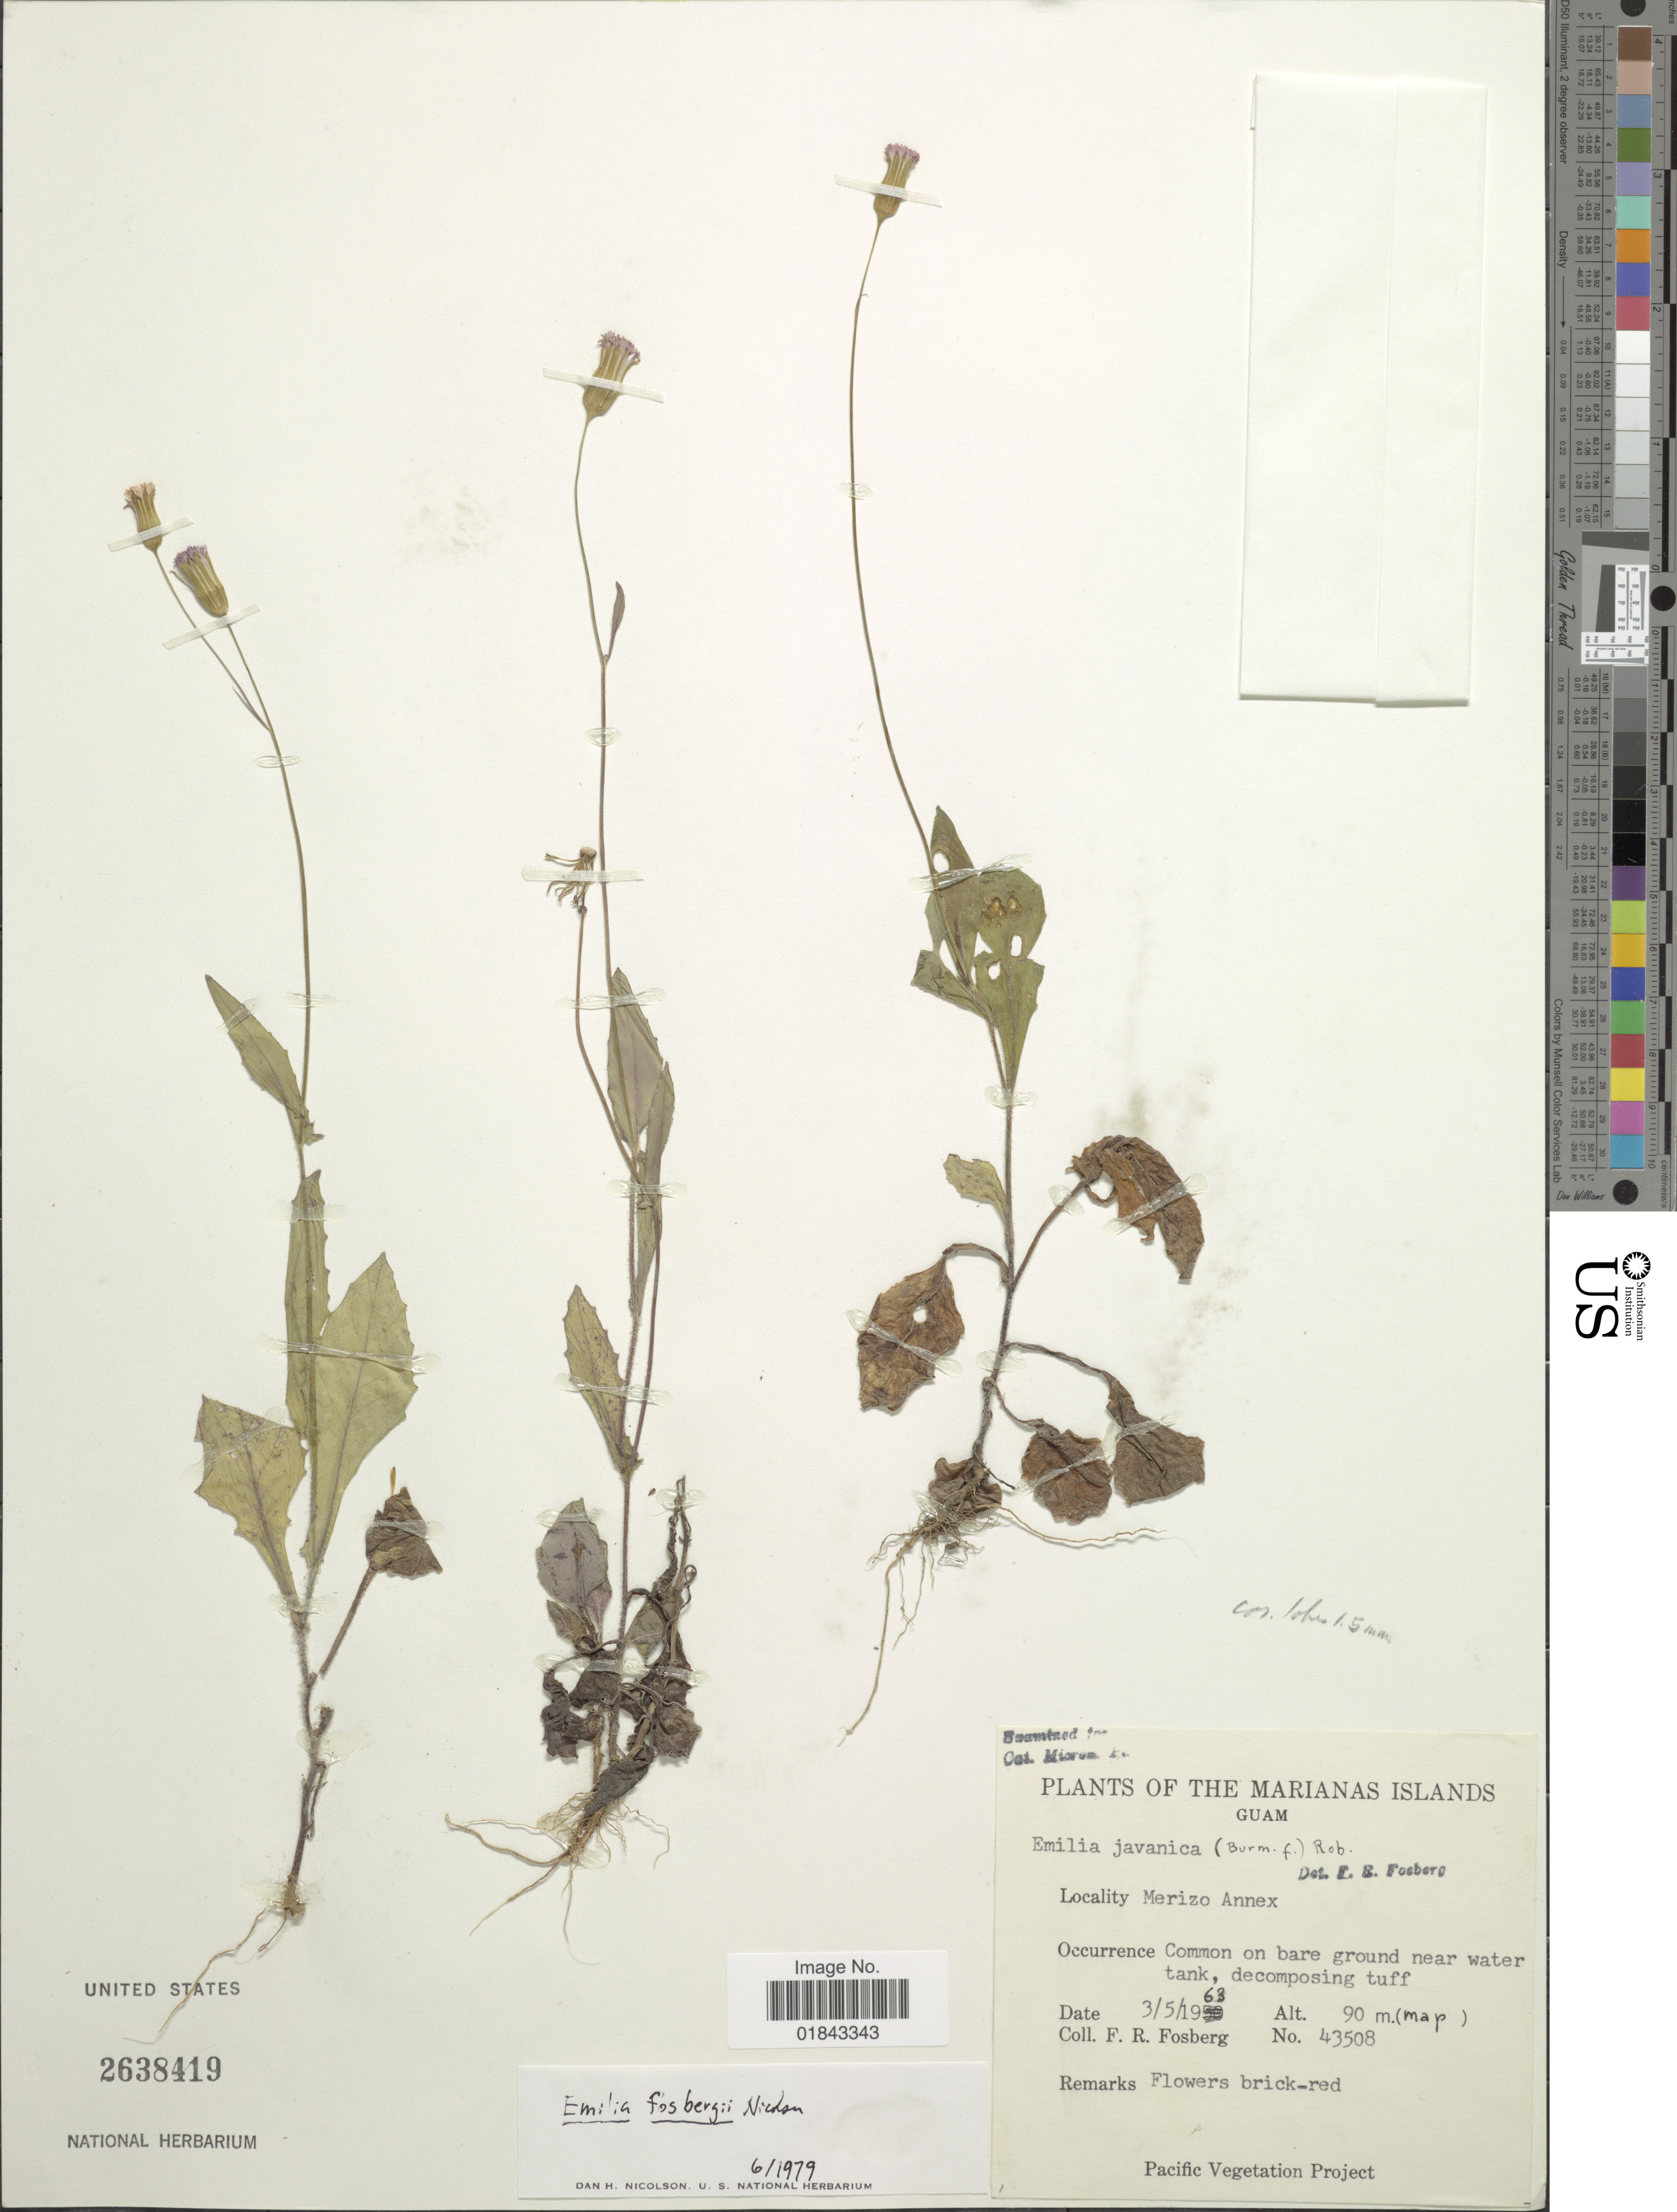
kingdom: Plantae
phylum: Tracheophyta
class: Magnoliopsida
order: Asterales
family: Asteraceae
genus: Emilia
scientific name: Emilia fosbergii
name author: Nicolson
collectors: F. R. Fosberg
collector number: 43508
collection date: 1963-05-03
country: Guam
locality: Marianas Islands, Guam, common on bare ground near water tank, decomposing stuff, Pacific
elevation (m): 90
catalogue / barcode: US 2638419